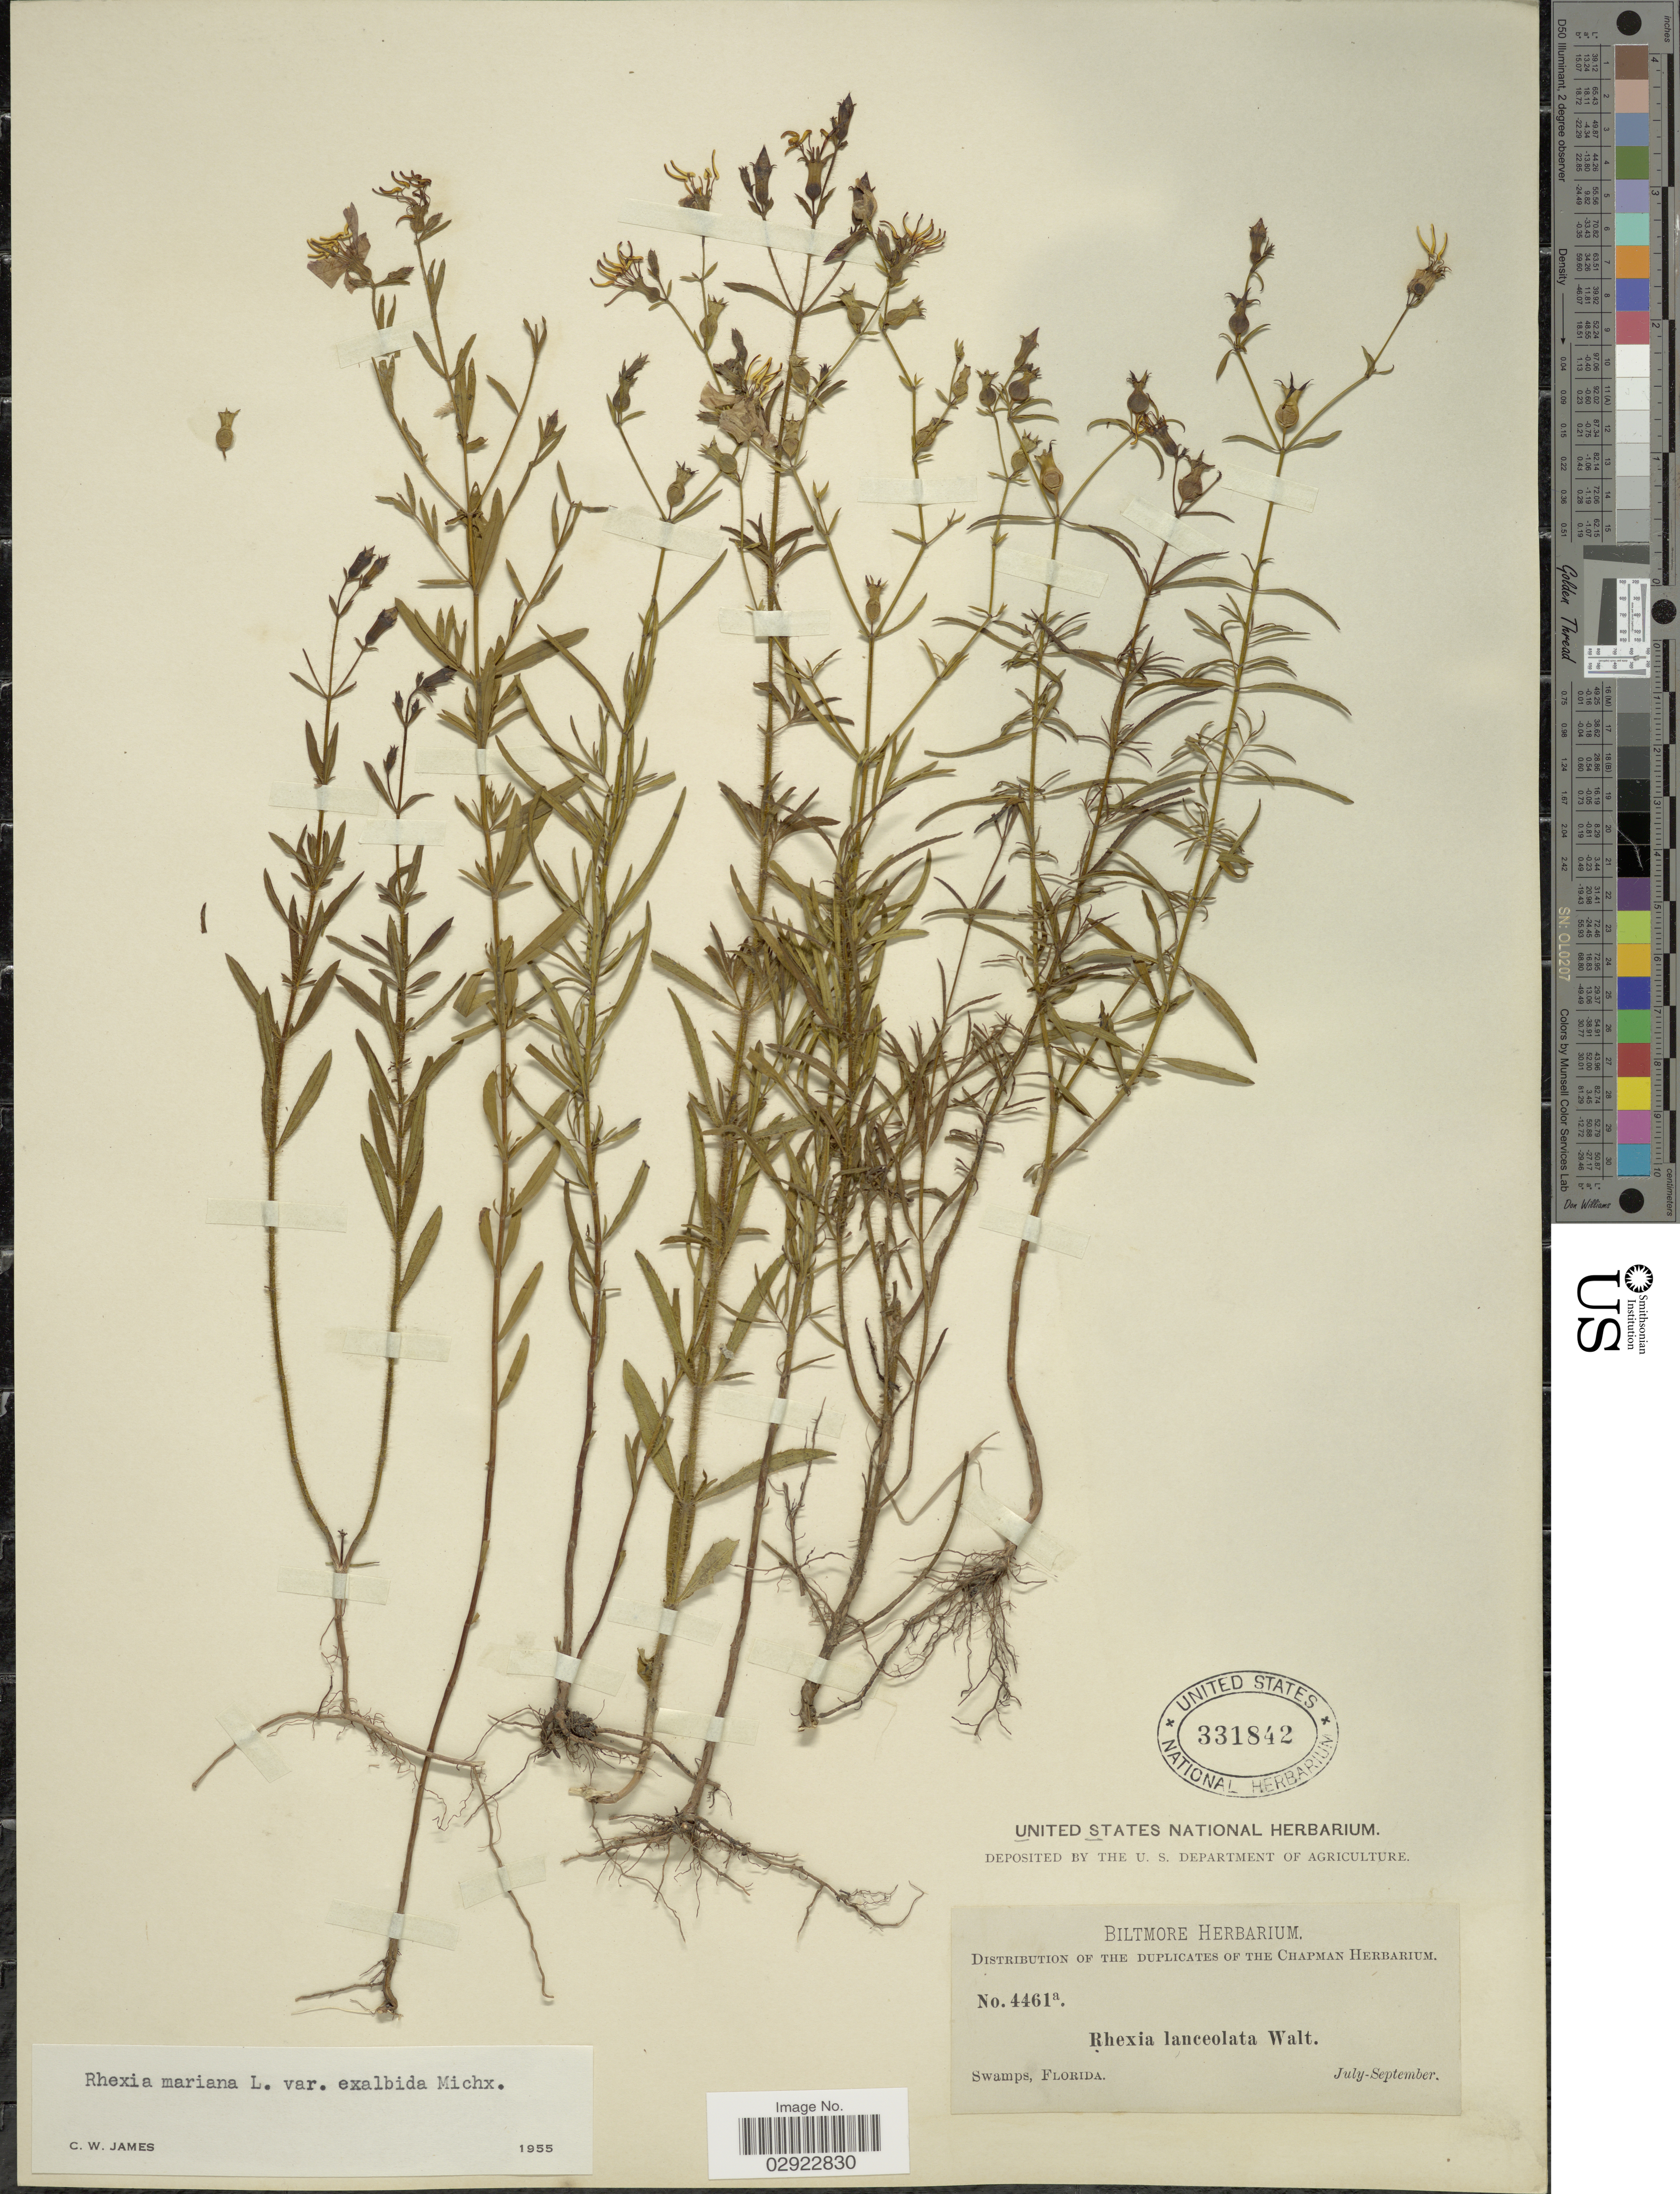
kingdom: Plantae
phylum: Tracheophyta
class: Magnoliopsida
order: Myrtales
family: Melastomataceae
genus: Rhexia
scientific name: Rhexia mariana var. exalbida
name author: Michx.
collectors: ex herb. Biltmore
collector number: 4461a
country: United States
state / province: Florida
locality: Swamps, Florida.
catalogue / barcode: US 331842